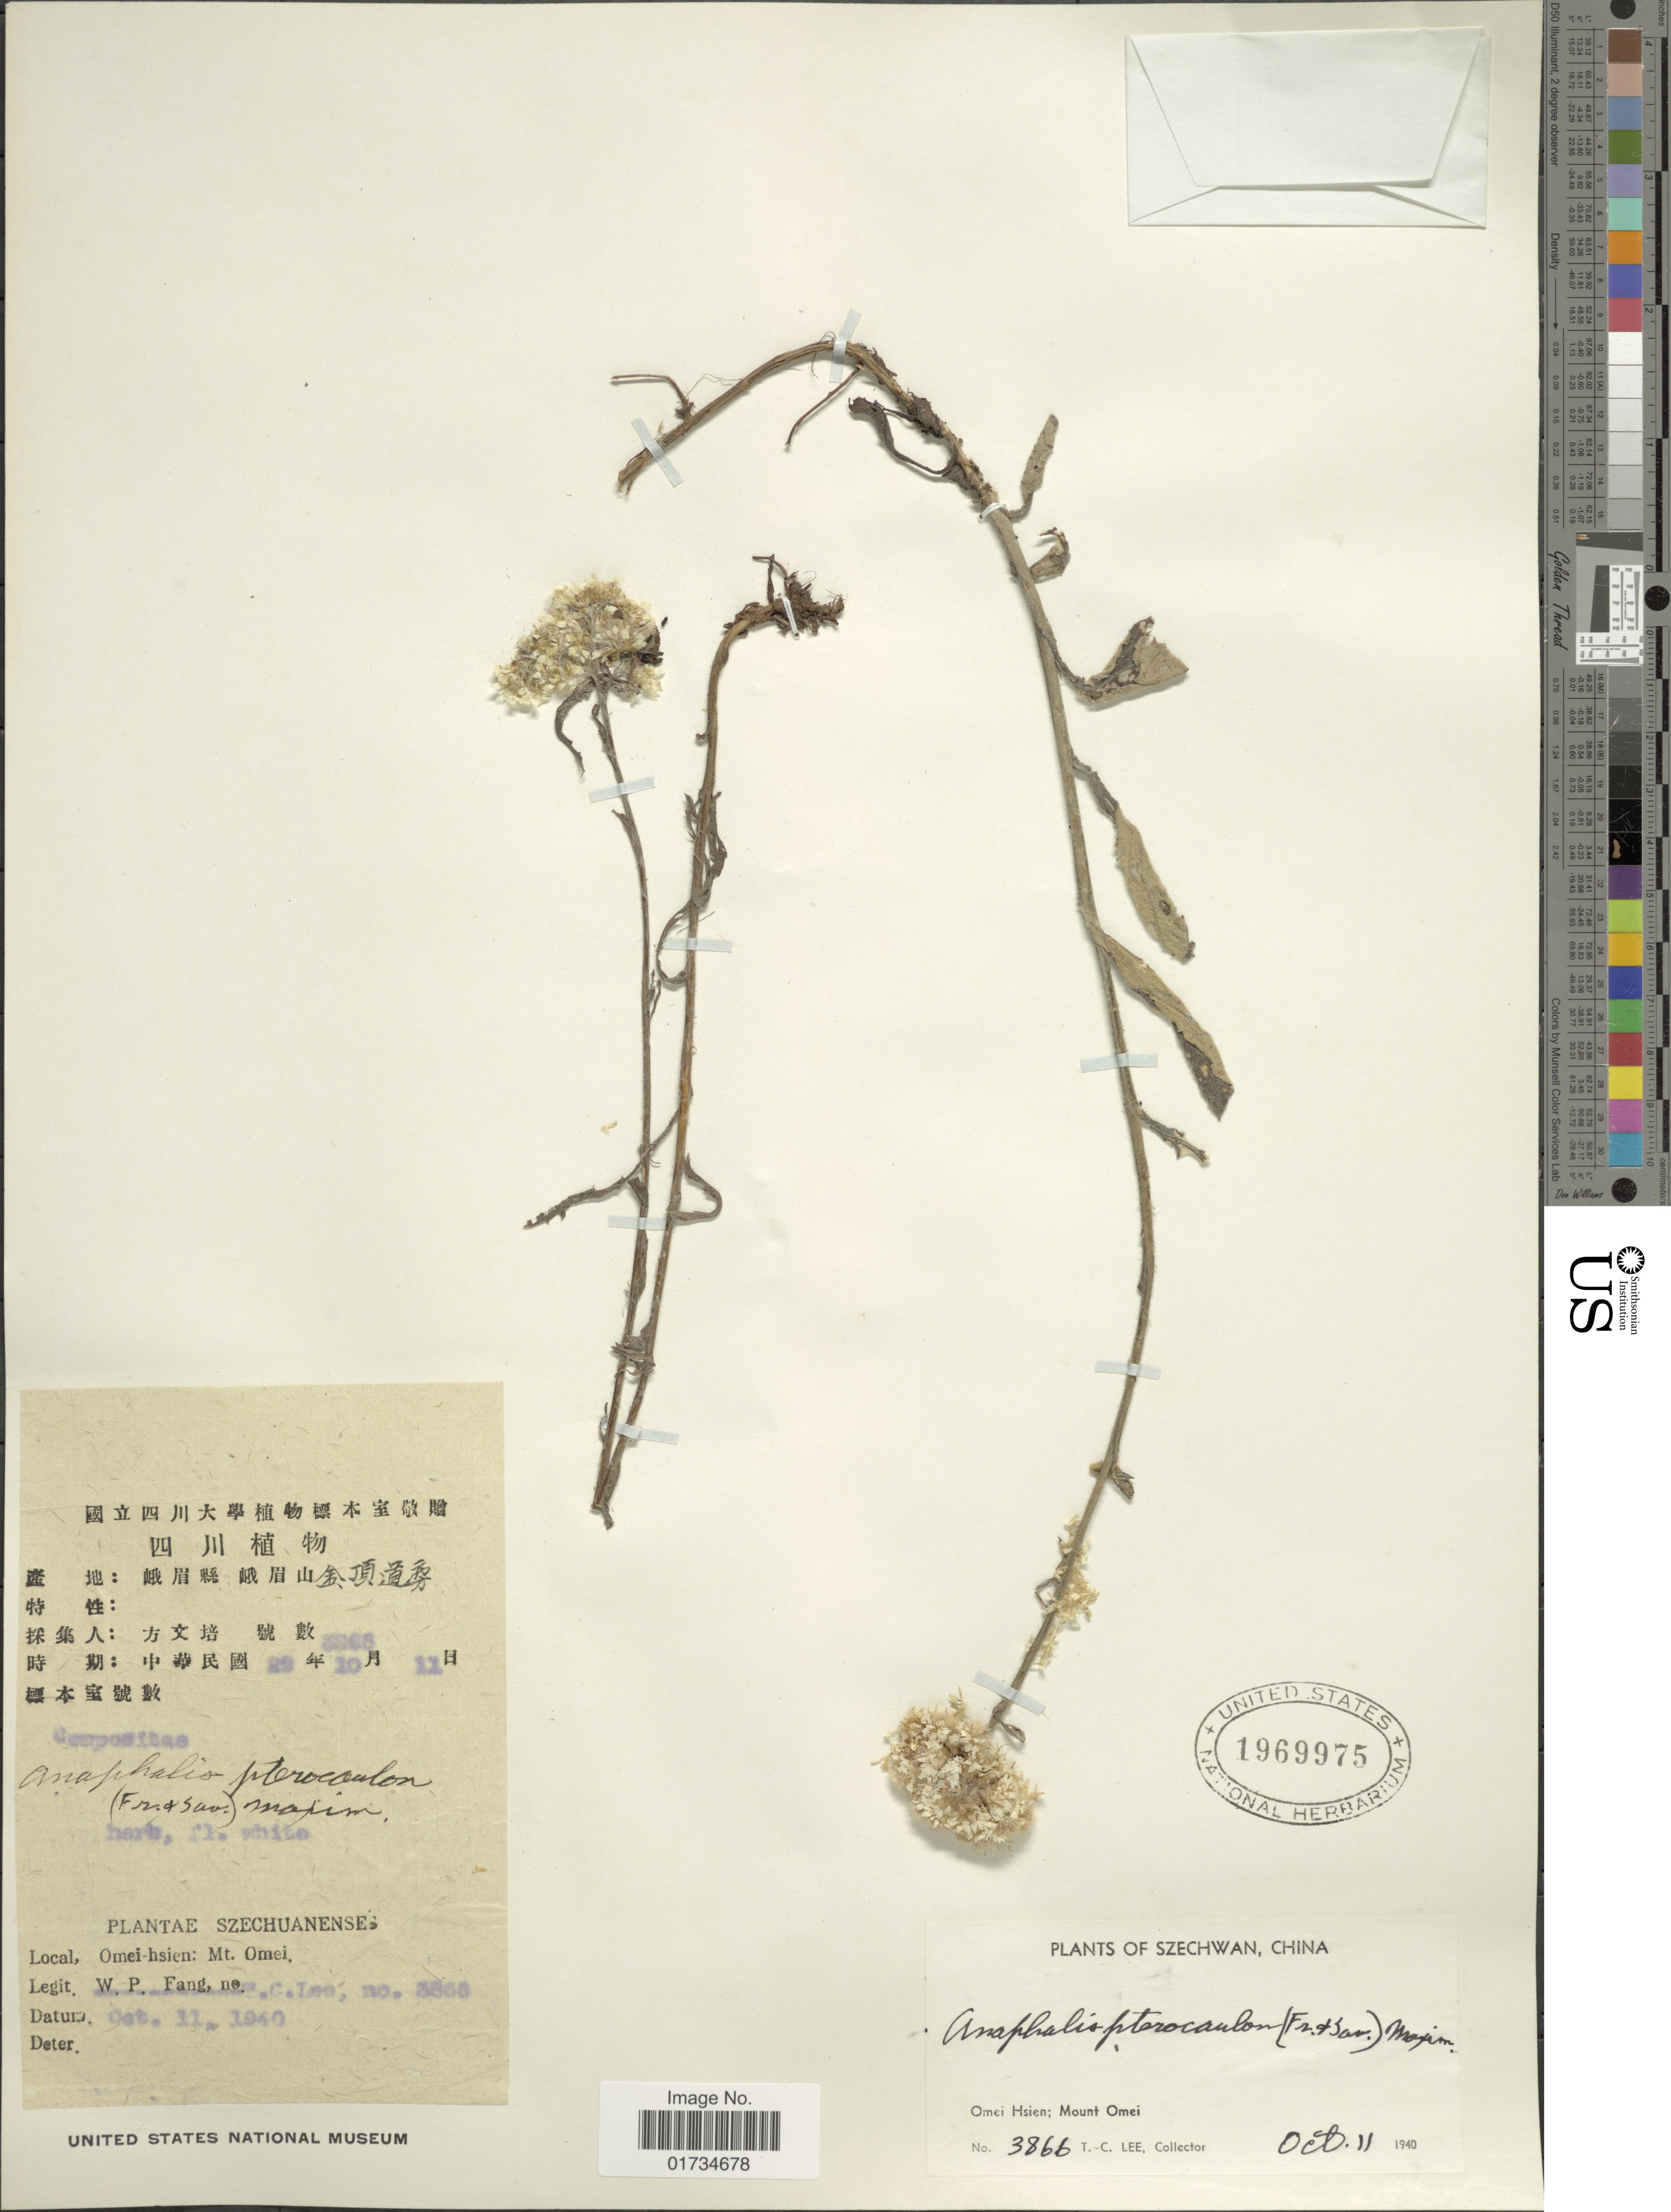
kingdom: Plantae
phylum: Tracheophyta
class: Magnoliopsida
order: Asterales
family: Asteraceae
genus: Anaphalis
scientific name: Anaphalis pterocaulon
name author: Maxim.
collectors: T. Lee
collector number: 3866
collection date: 1940-10-11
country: China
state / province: Sichuan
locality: Szechwan, China. Omei Hsien: Mount Omei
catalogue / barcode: US 1969975